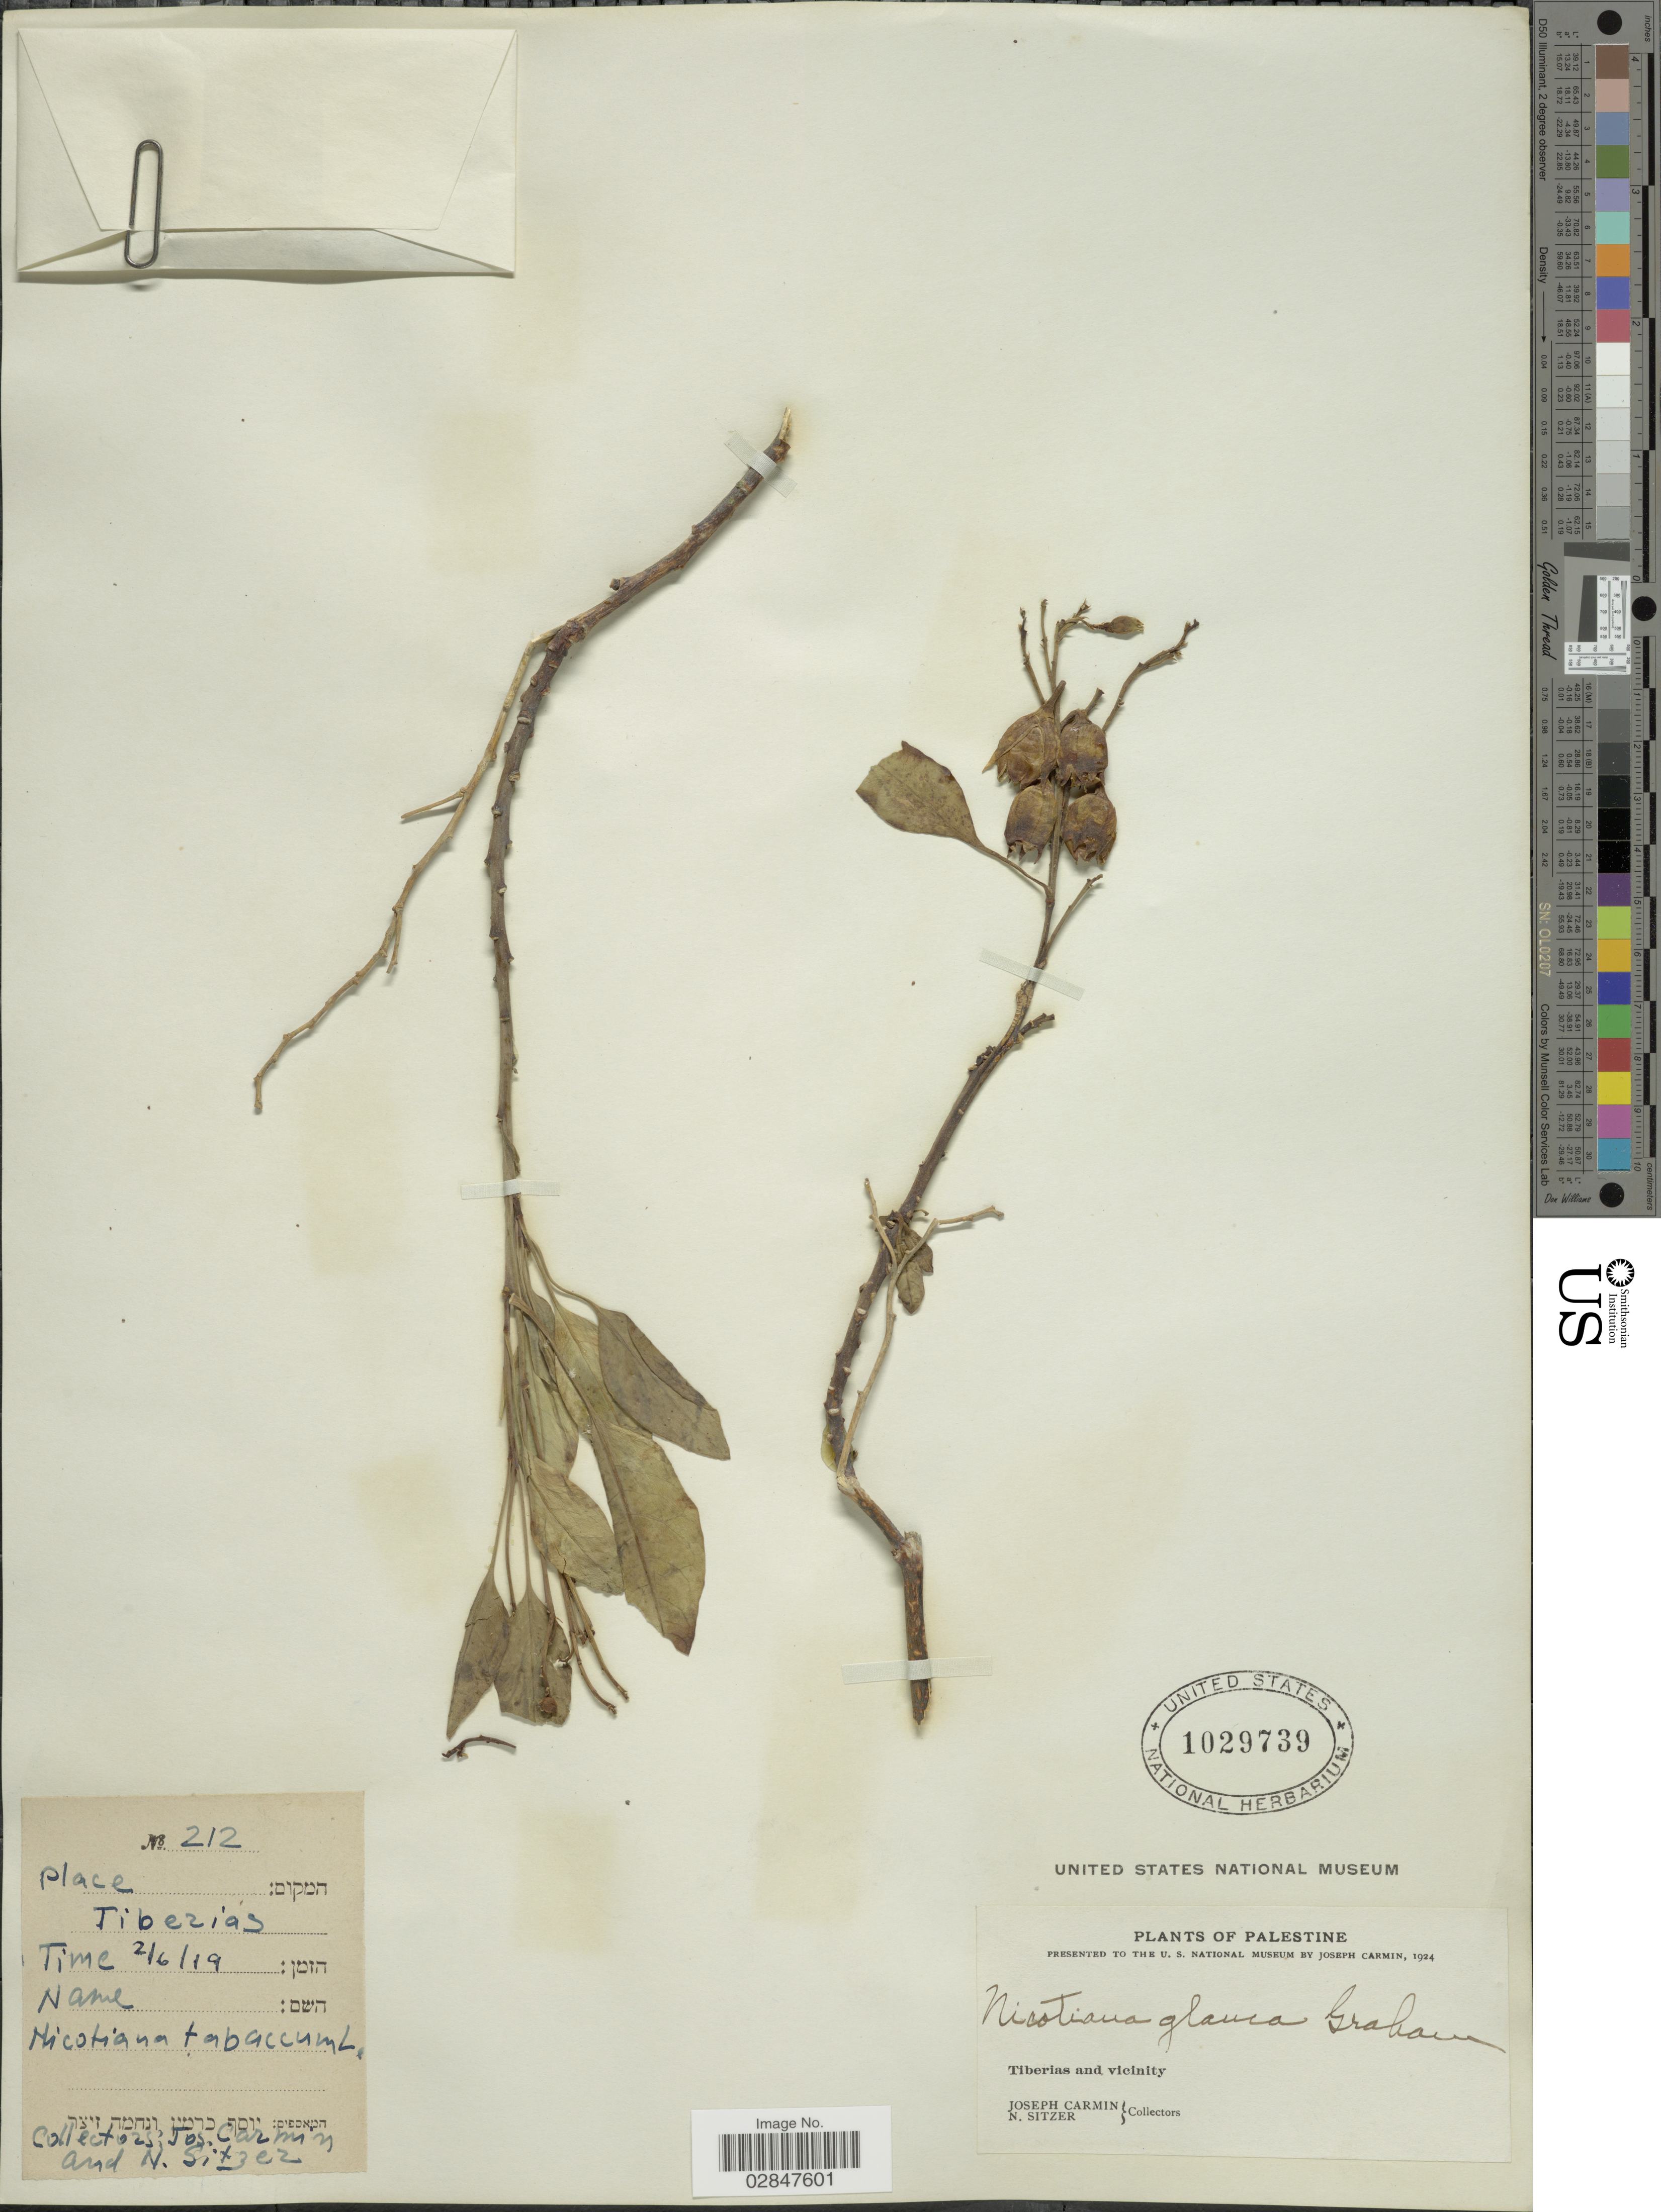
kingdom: Plantae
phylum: Tracheophyta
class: Magnoliopsida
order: Solanales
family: Solanaceae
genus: Nicotiana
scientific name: Nicotiana glauca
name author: Graham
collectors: J. Carmin & N. Sitzer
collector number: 212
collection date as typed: Transcribed d/m/y: 2/6/19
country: Israel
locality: Palestine. Tiberias and vicinity.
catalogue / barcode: US 1029739